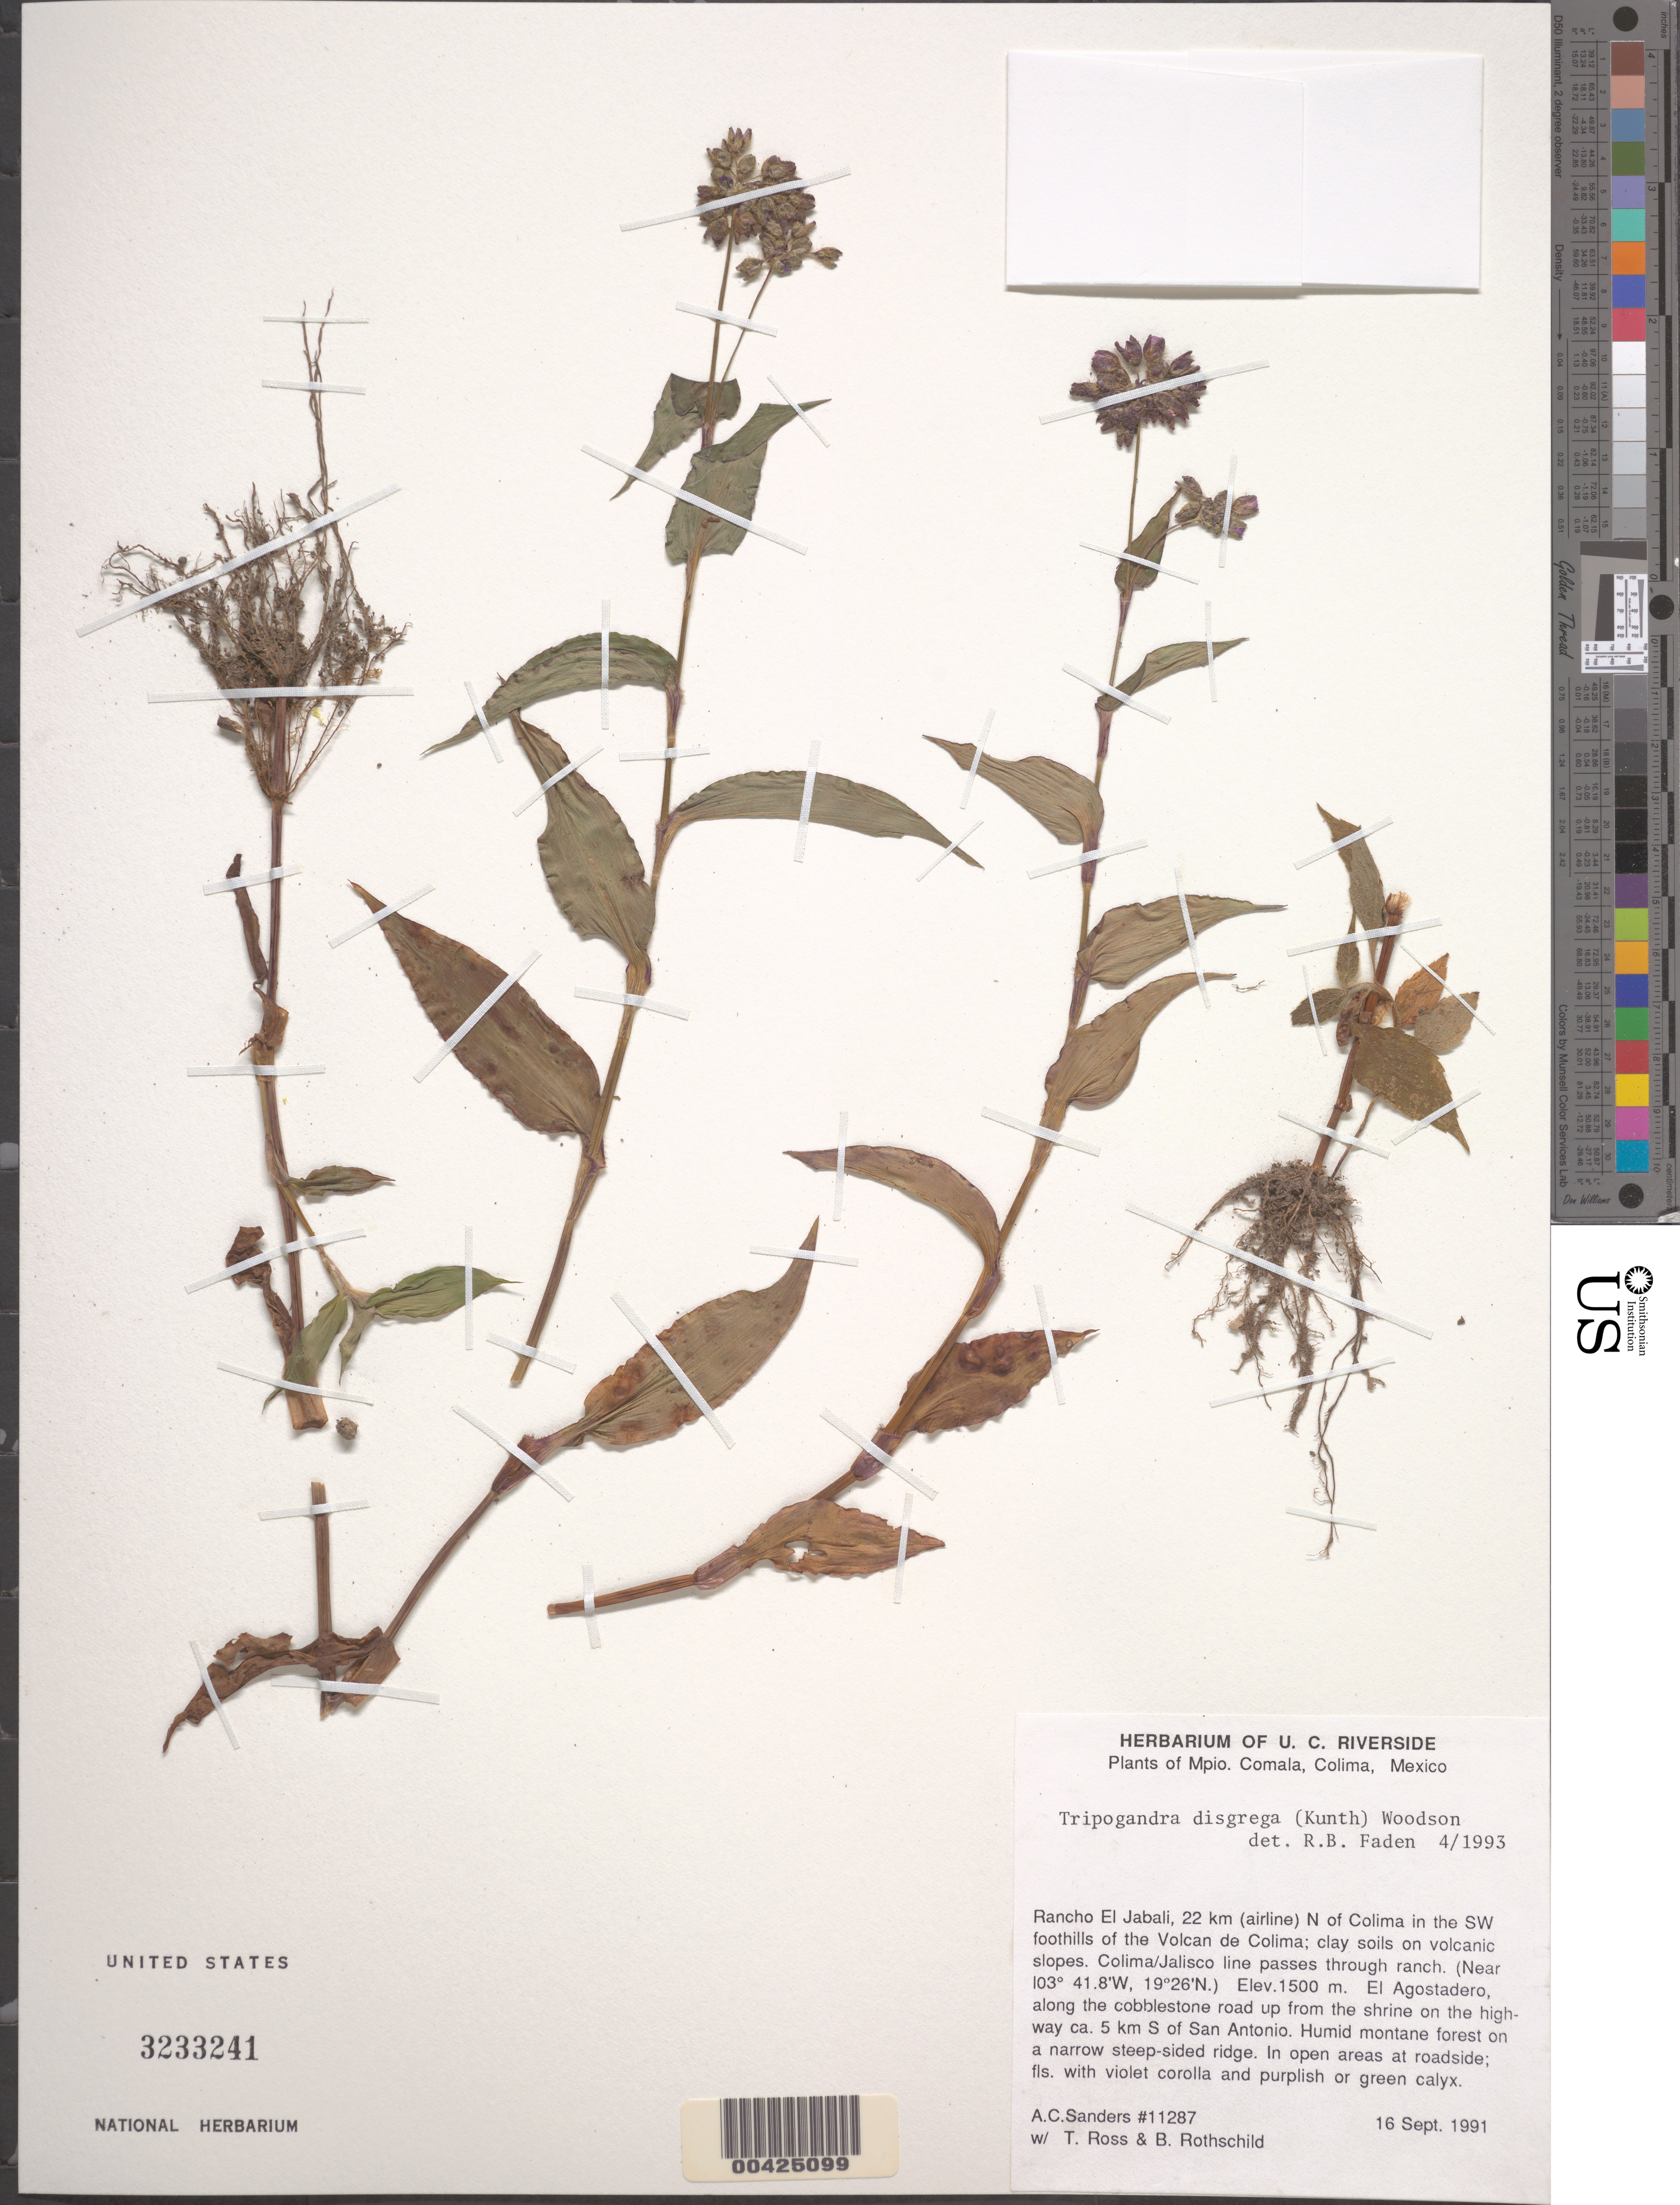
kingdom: Plantae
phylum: Tracheophyta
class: Liliopsida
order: Commelinales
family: Commelinaceae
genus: Tripogandra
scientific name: Tripogandra disgrega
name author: (Kunth) Woodson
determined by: Faden, Robert B., (US), Smithsonian Institution - National Museum of Natural History (UNITED STATES)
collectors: A. Sanders, B. Rothschild & T. Ross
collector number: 11287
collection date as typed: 16 Sep 1991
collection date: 1991-09-16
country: Mexico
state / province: Colima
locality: Comala, Rancho El Jabali, N of Colima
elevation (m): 1500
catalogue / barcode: US 3233241